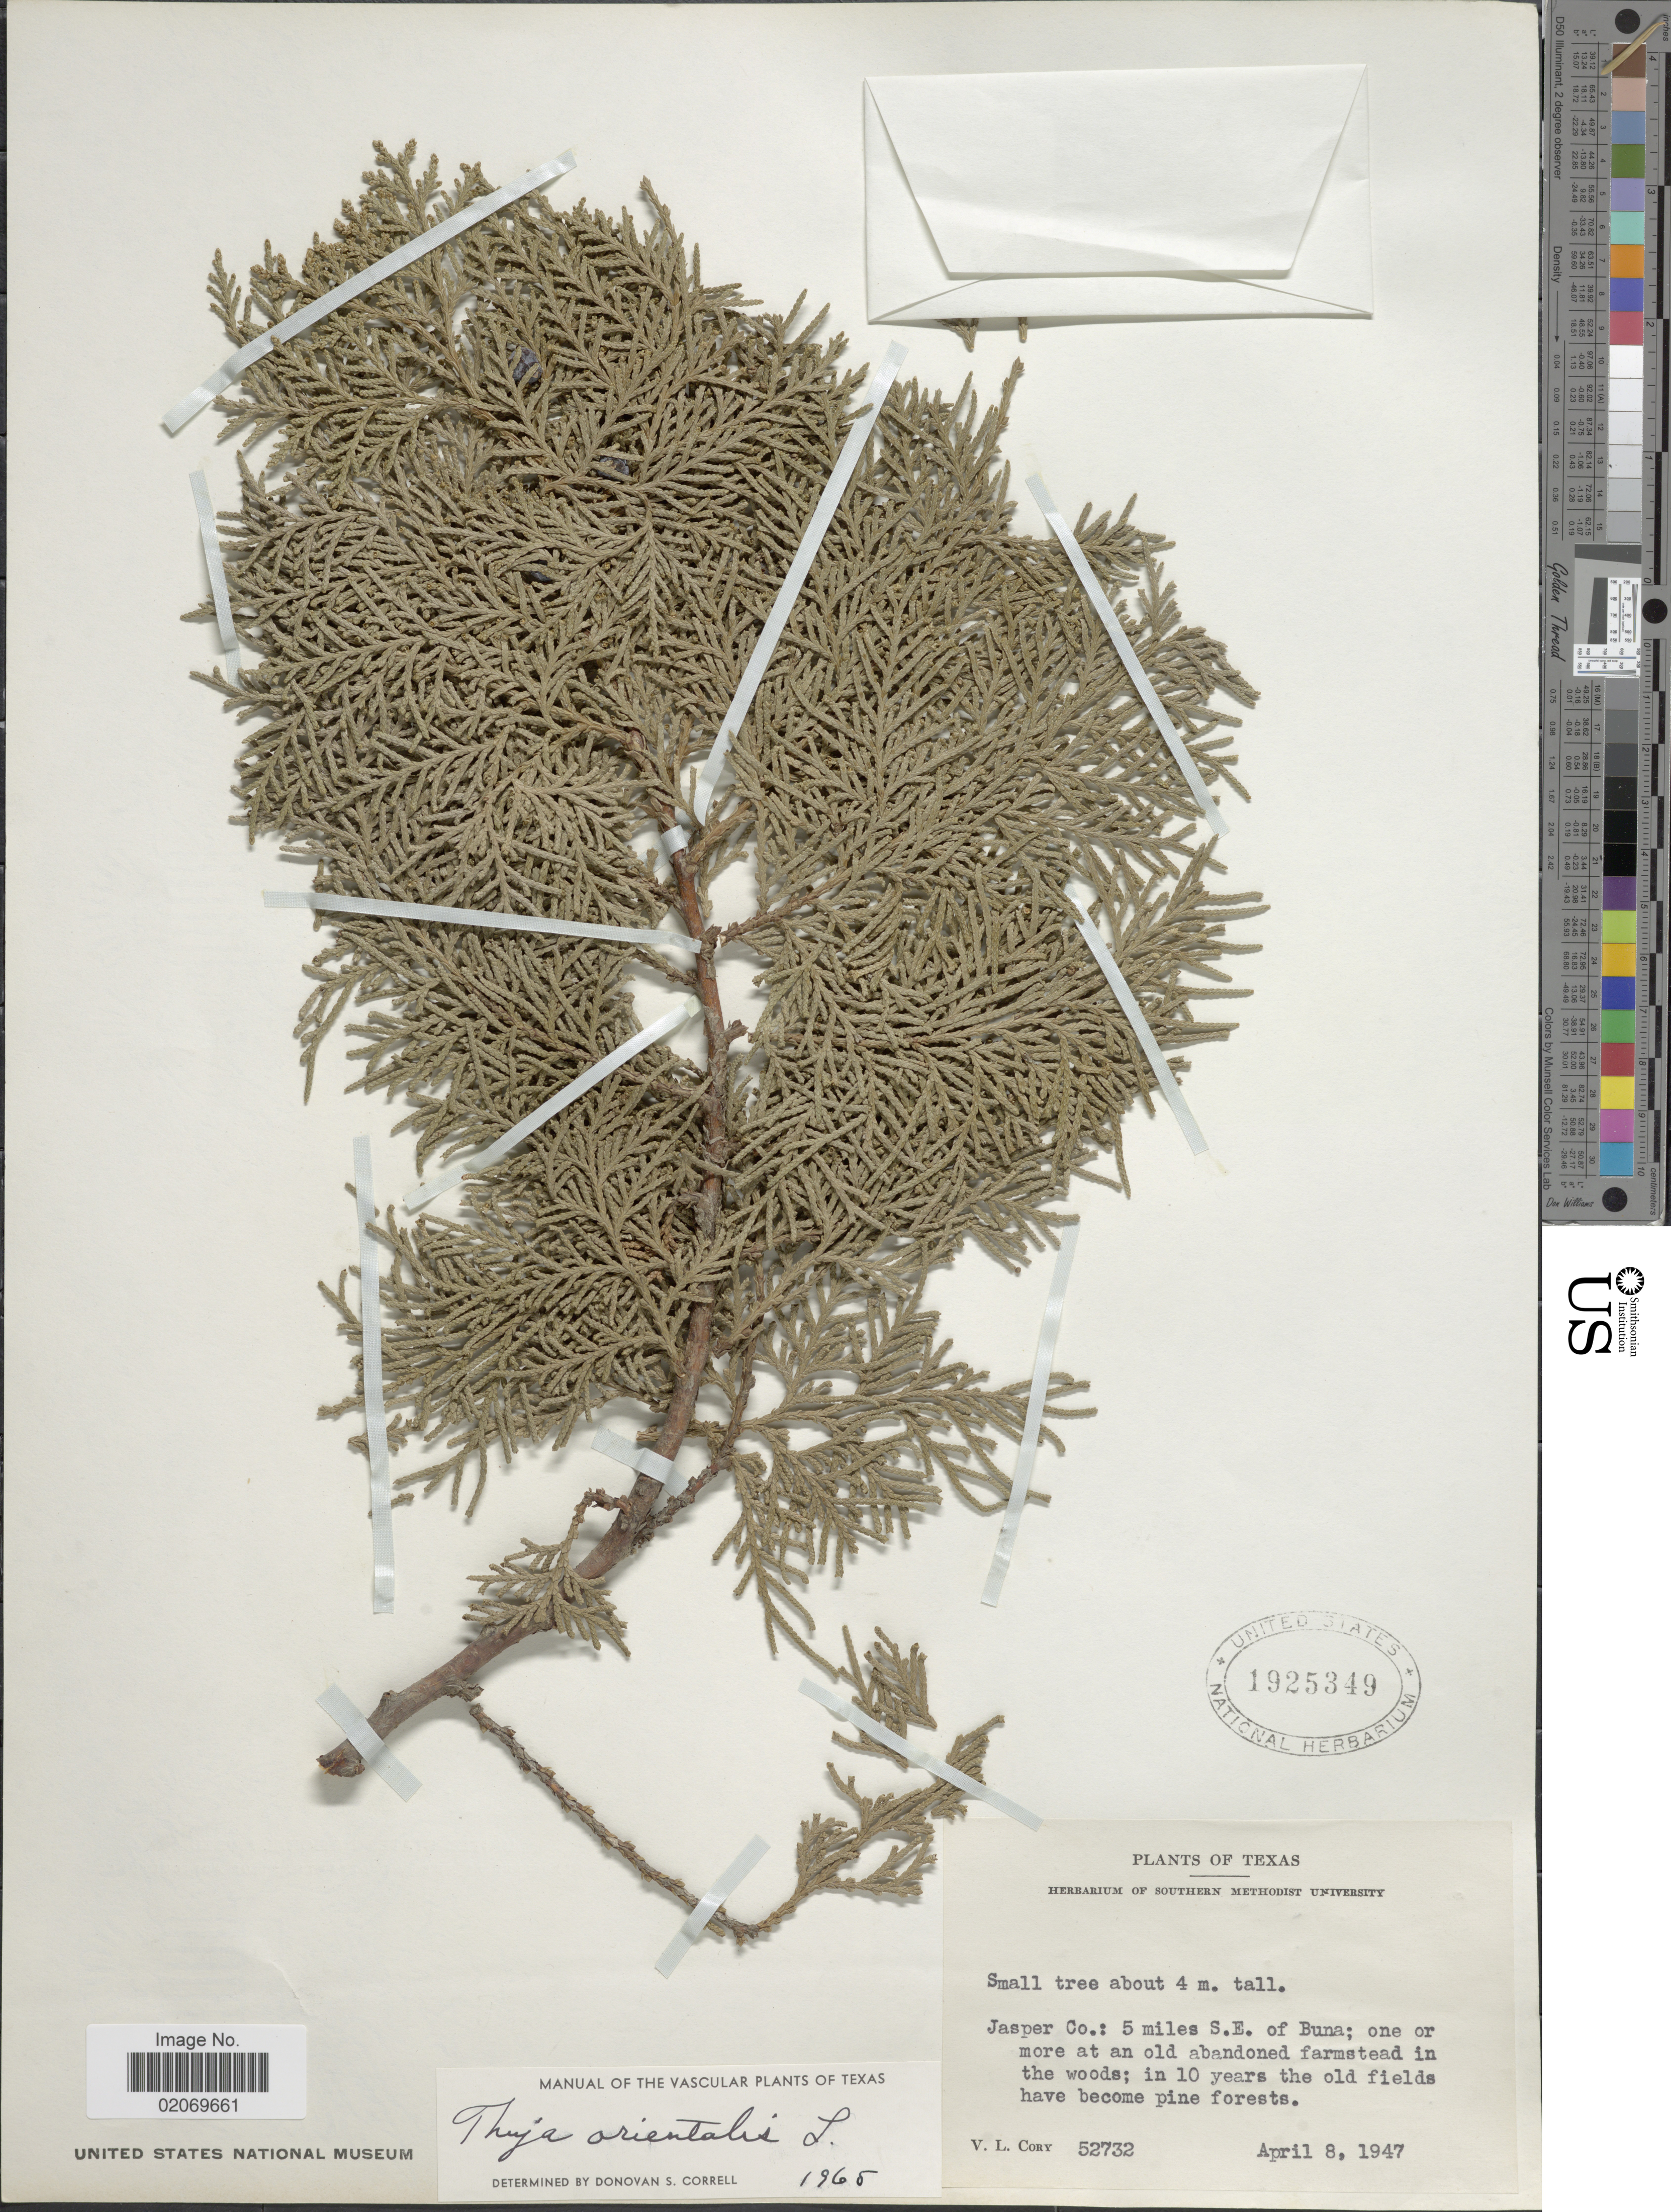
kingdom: Plantae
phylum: Tracheophyta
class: Pinopsida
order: Pinales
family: Cupressaceae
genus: Thuja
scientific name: Thuja orientalis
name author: L.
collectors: V. Cory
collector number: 52732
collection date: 1947-04-08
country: United States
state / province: Texas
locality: Jasper Co: 5 miles S.E. of Buna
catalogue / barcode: US 1925349